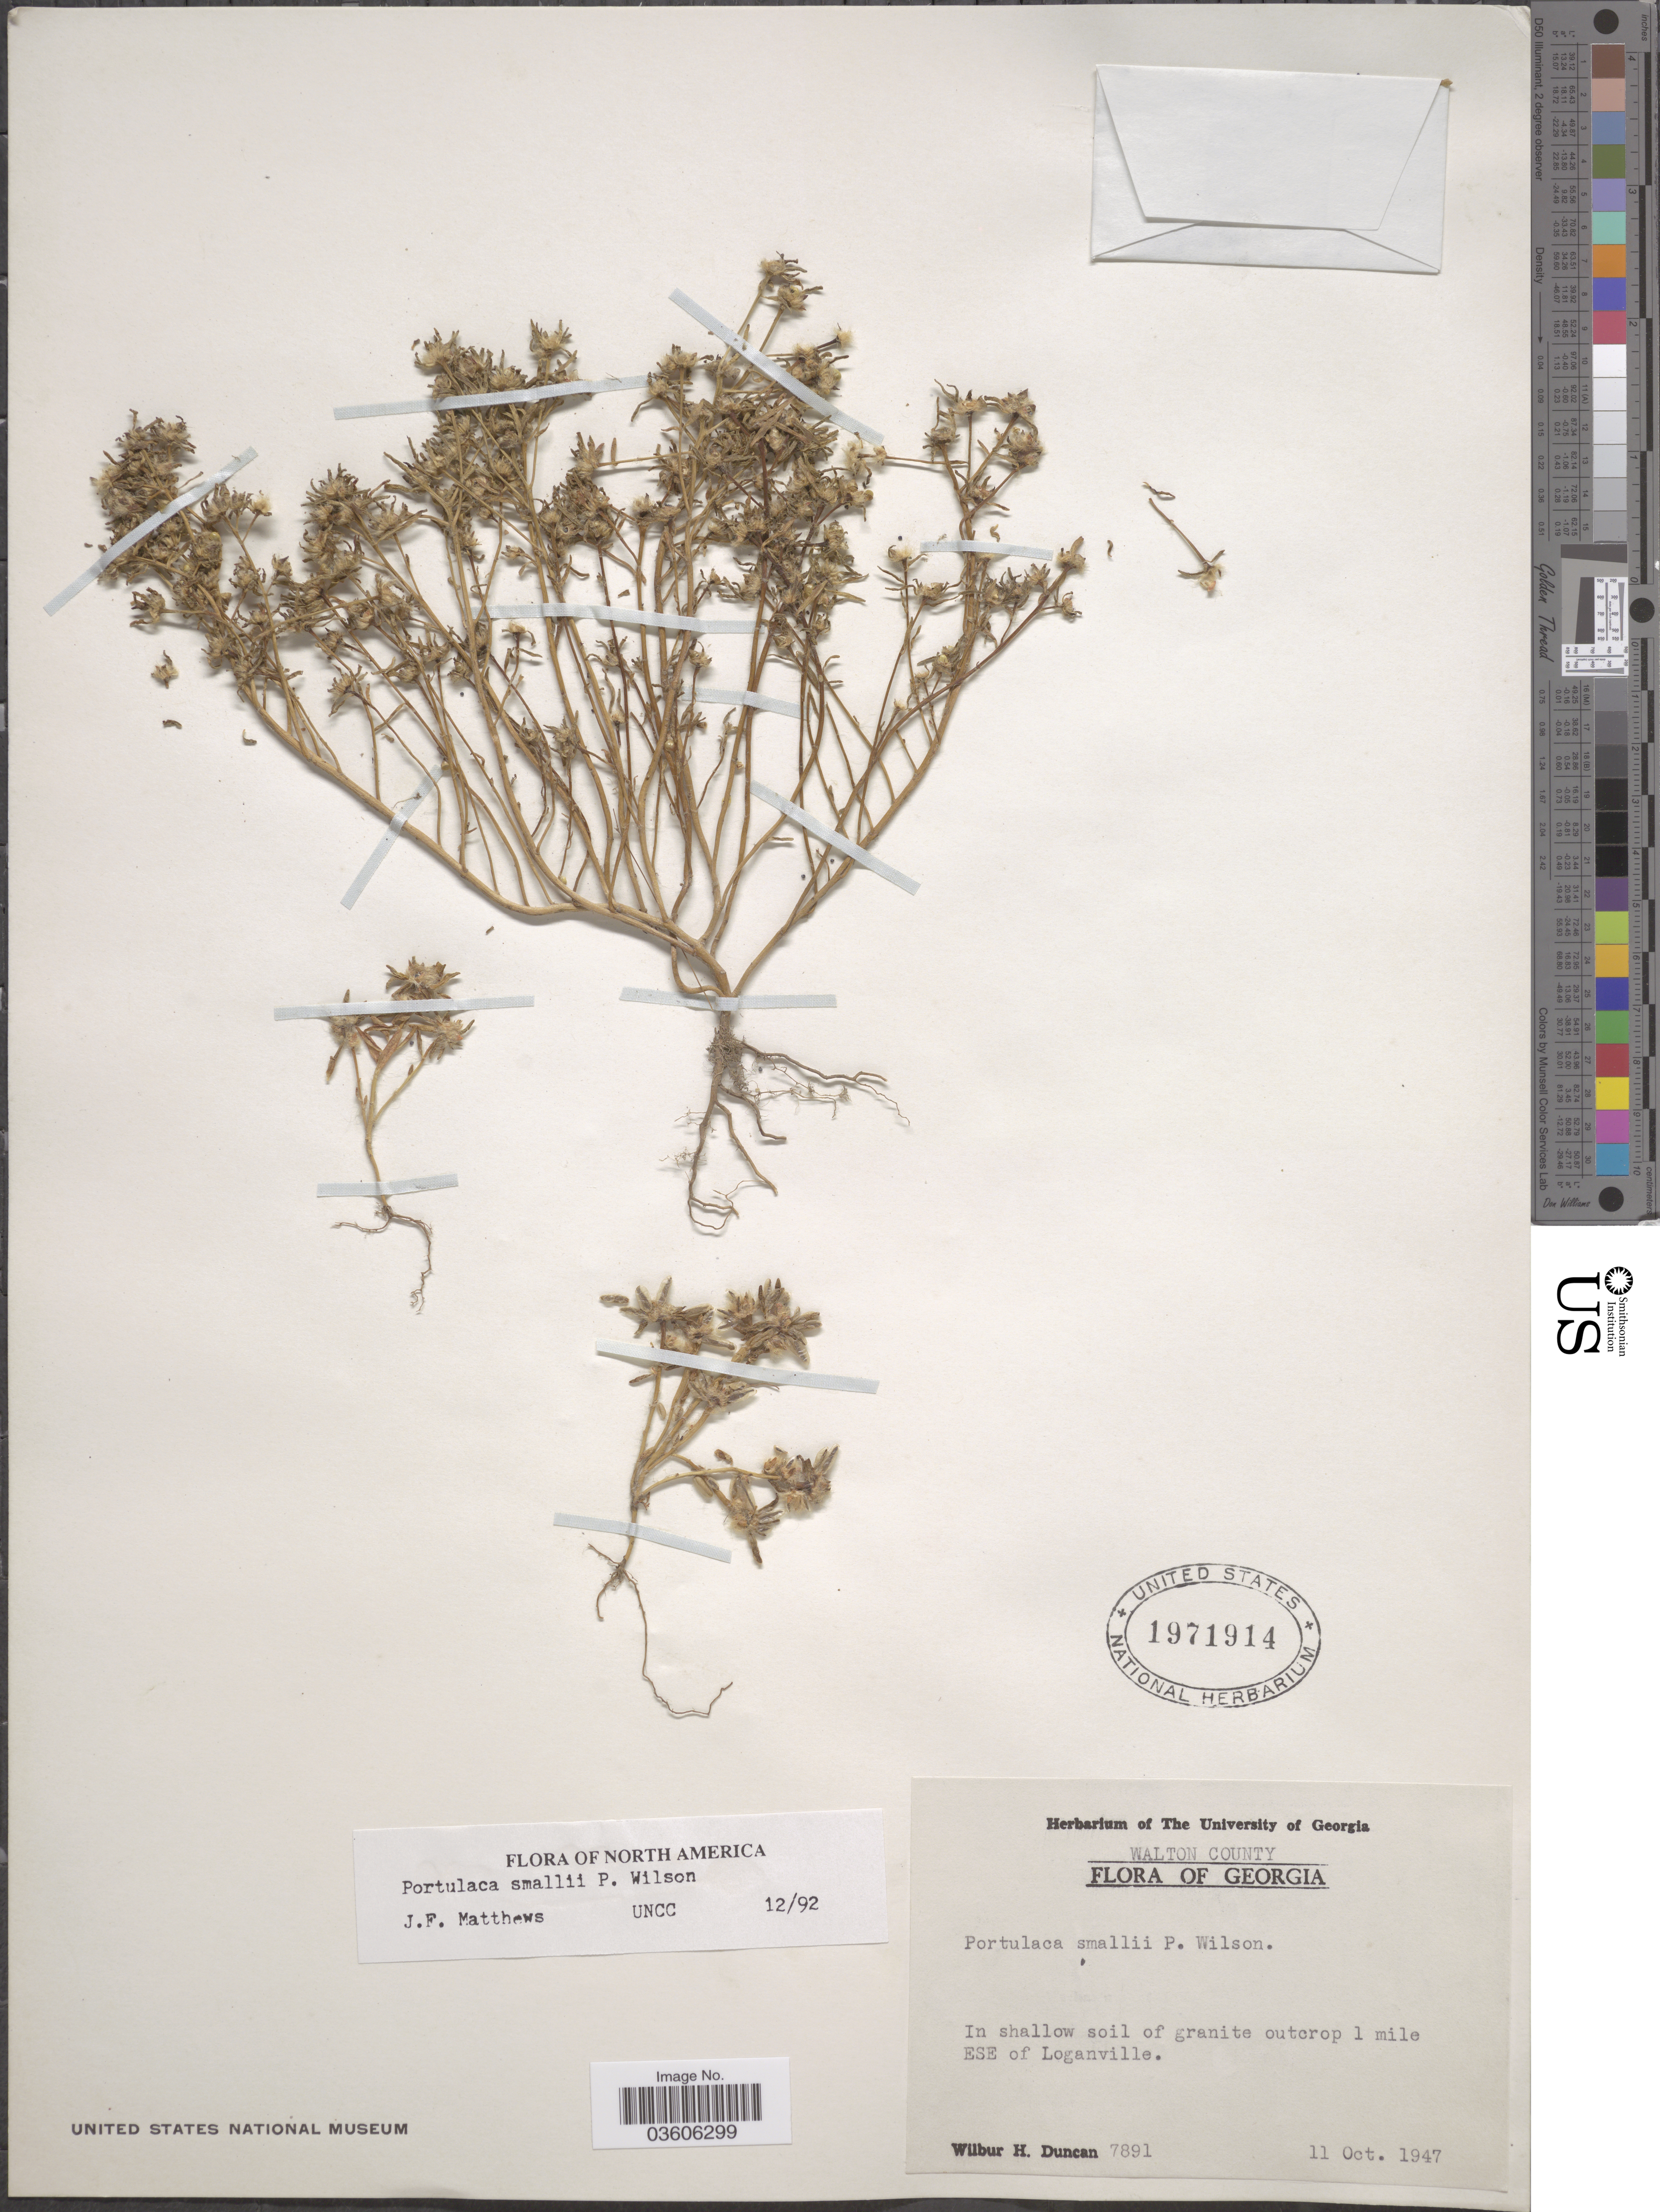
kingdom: Plantae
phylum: Tracheophyta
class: Magnoliopsida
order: Caryophyllales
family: Portulacaceae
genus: Portulaca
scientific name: Portulaca smallii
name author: P. Wilson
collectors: W. H. Duncan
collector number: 7891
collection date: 1947-10-11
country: United States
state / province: Georgia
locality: Walton County. 1 mile ESE of Loganville.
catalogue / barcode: US 1971914